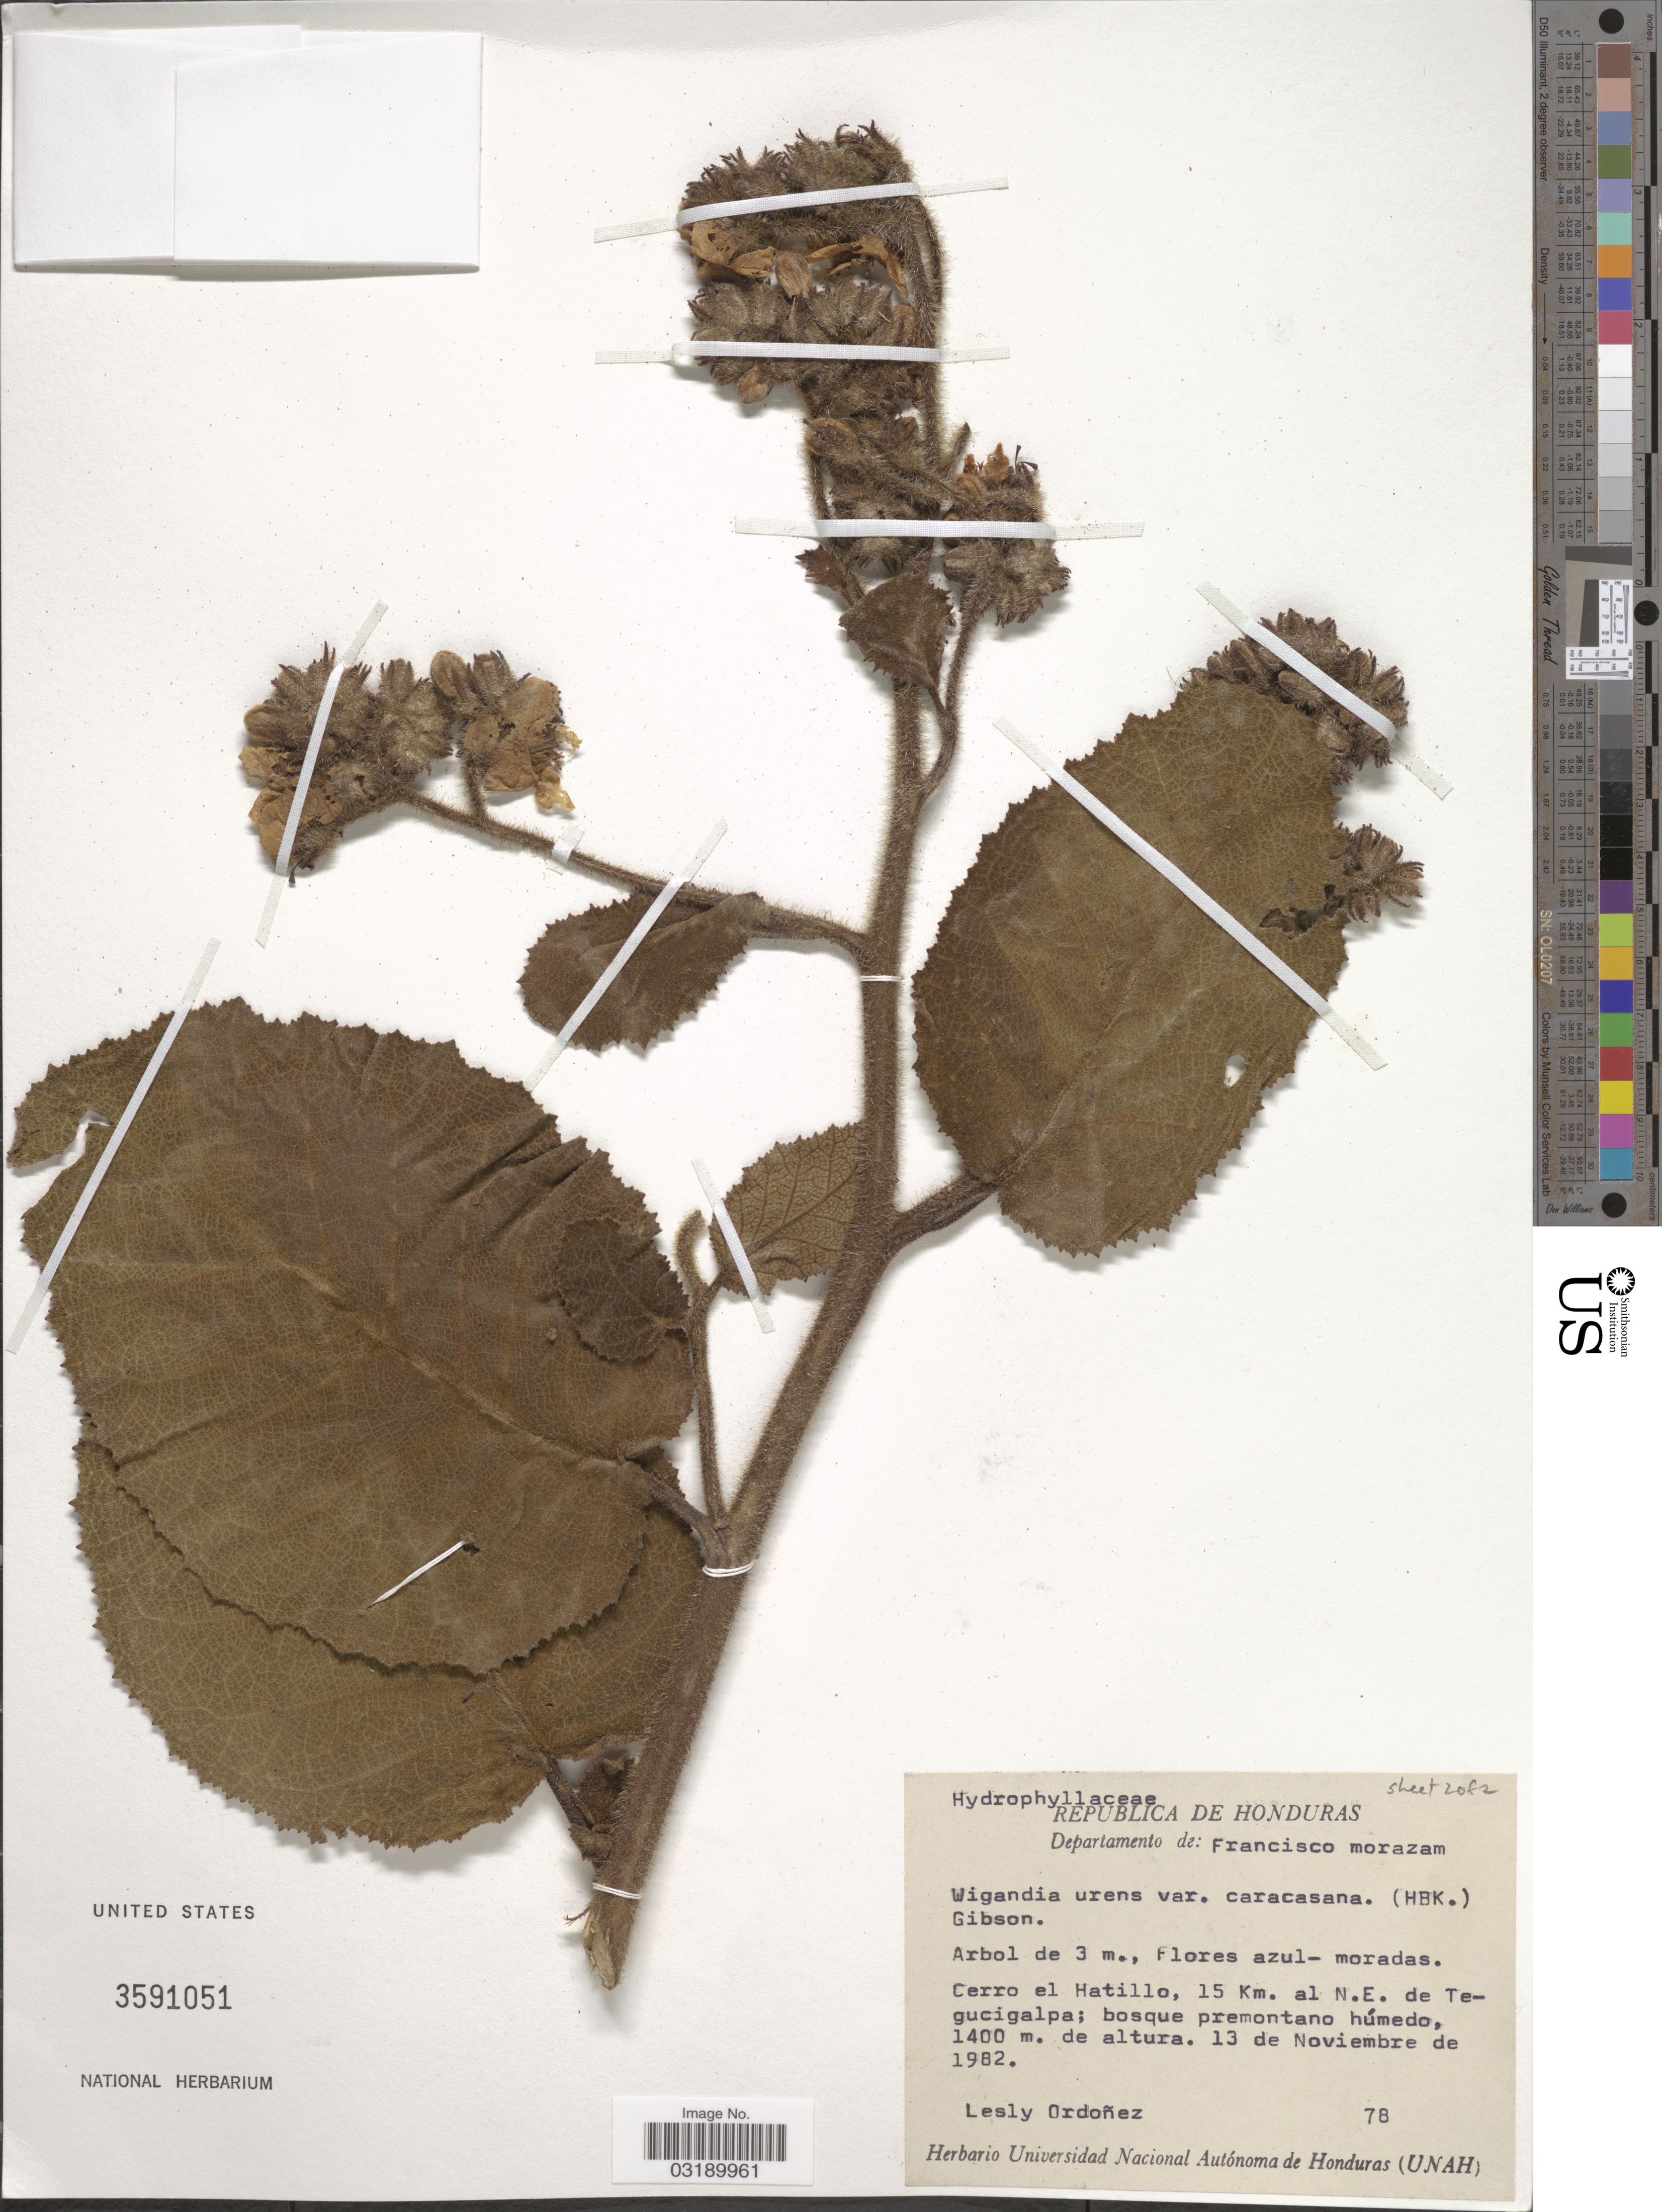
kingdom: Plantae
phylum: Tracheophyta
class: Magnoliopsida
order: Boraginales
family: Namaceae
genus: Wigandia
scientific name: Wigandia urens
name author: (Ruiz & Pav.) Kunth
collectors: L. Ordóñez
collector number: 78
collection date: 1982-11-13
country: Honduras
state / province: Fco. Morazán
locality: Departamento de: Francisco morazam. Cerro el Hatillo, 15 km. al N.E. de Tegucigalpa.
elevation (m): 1400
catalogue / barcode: US 3591051